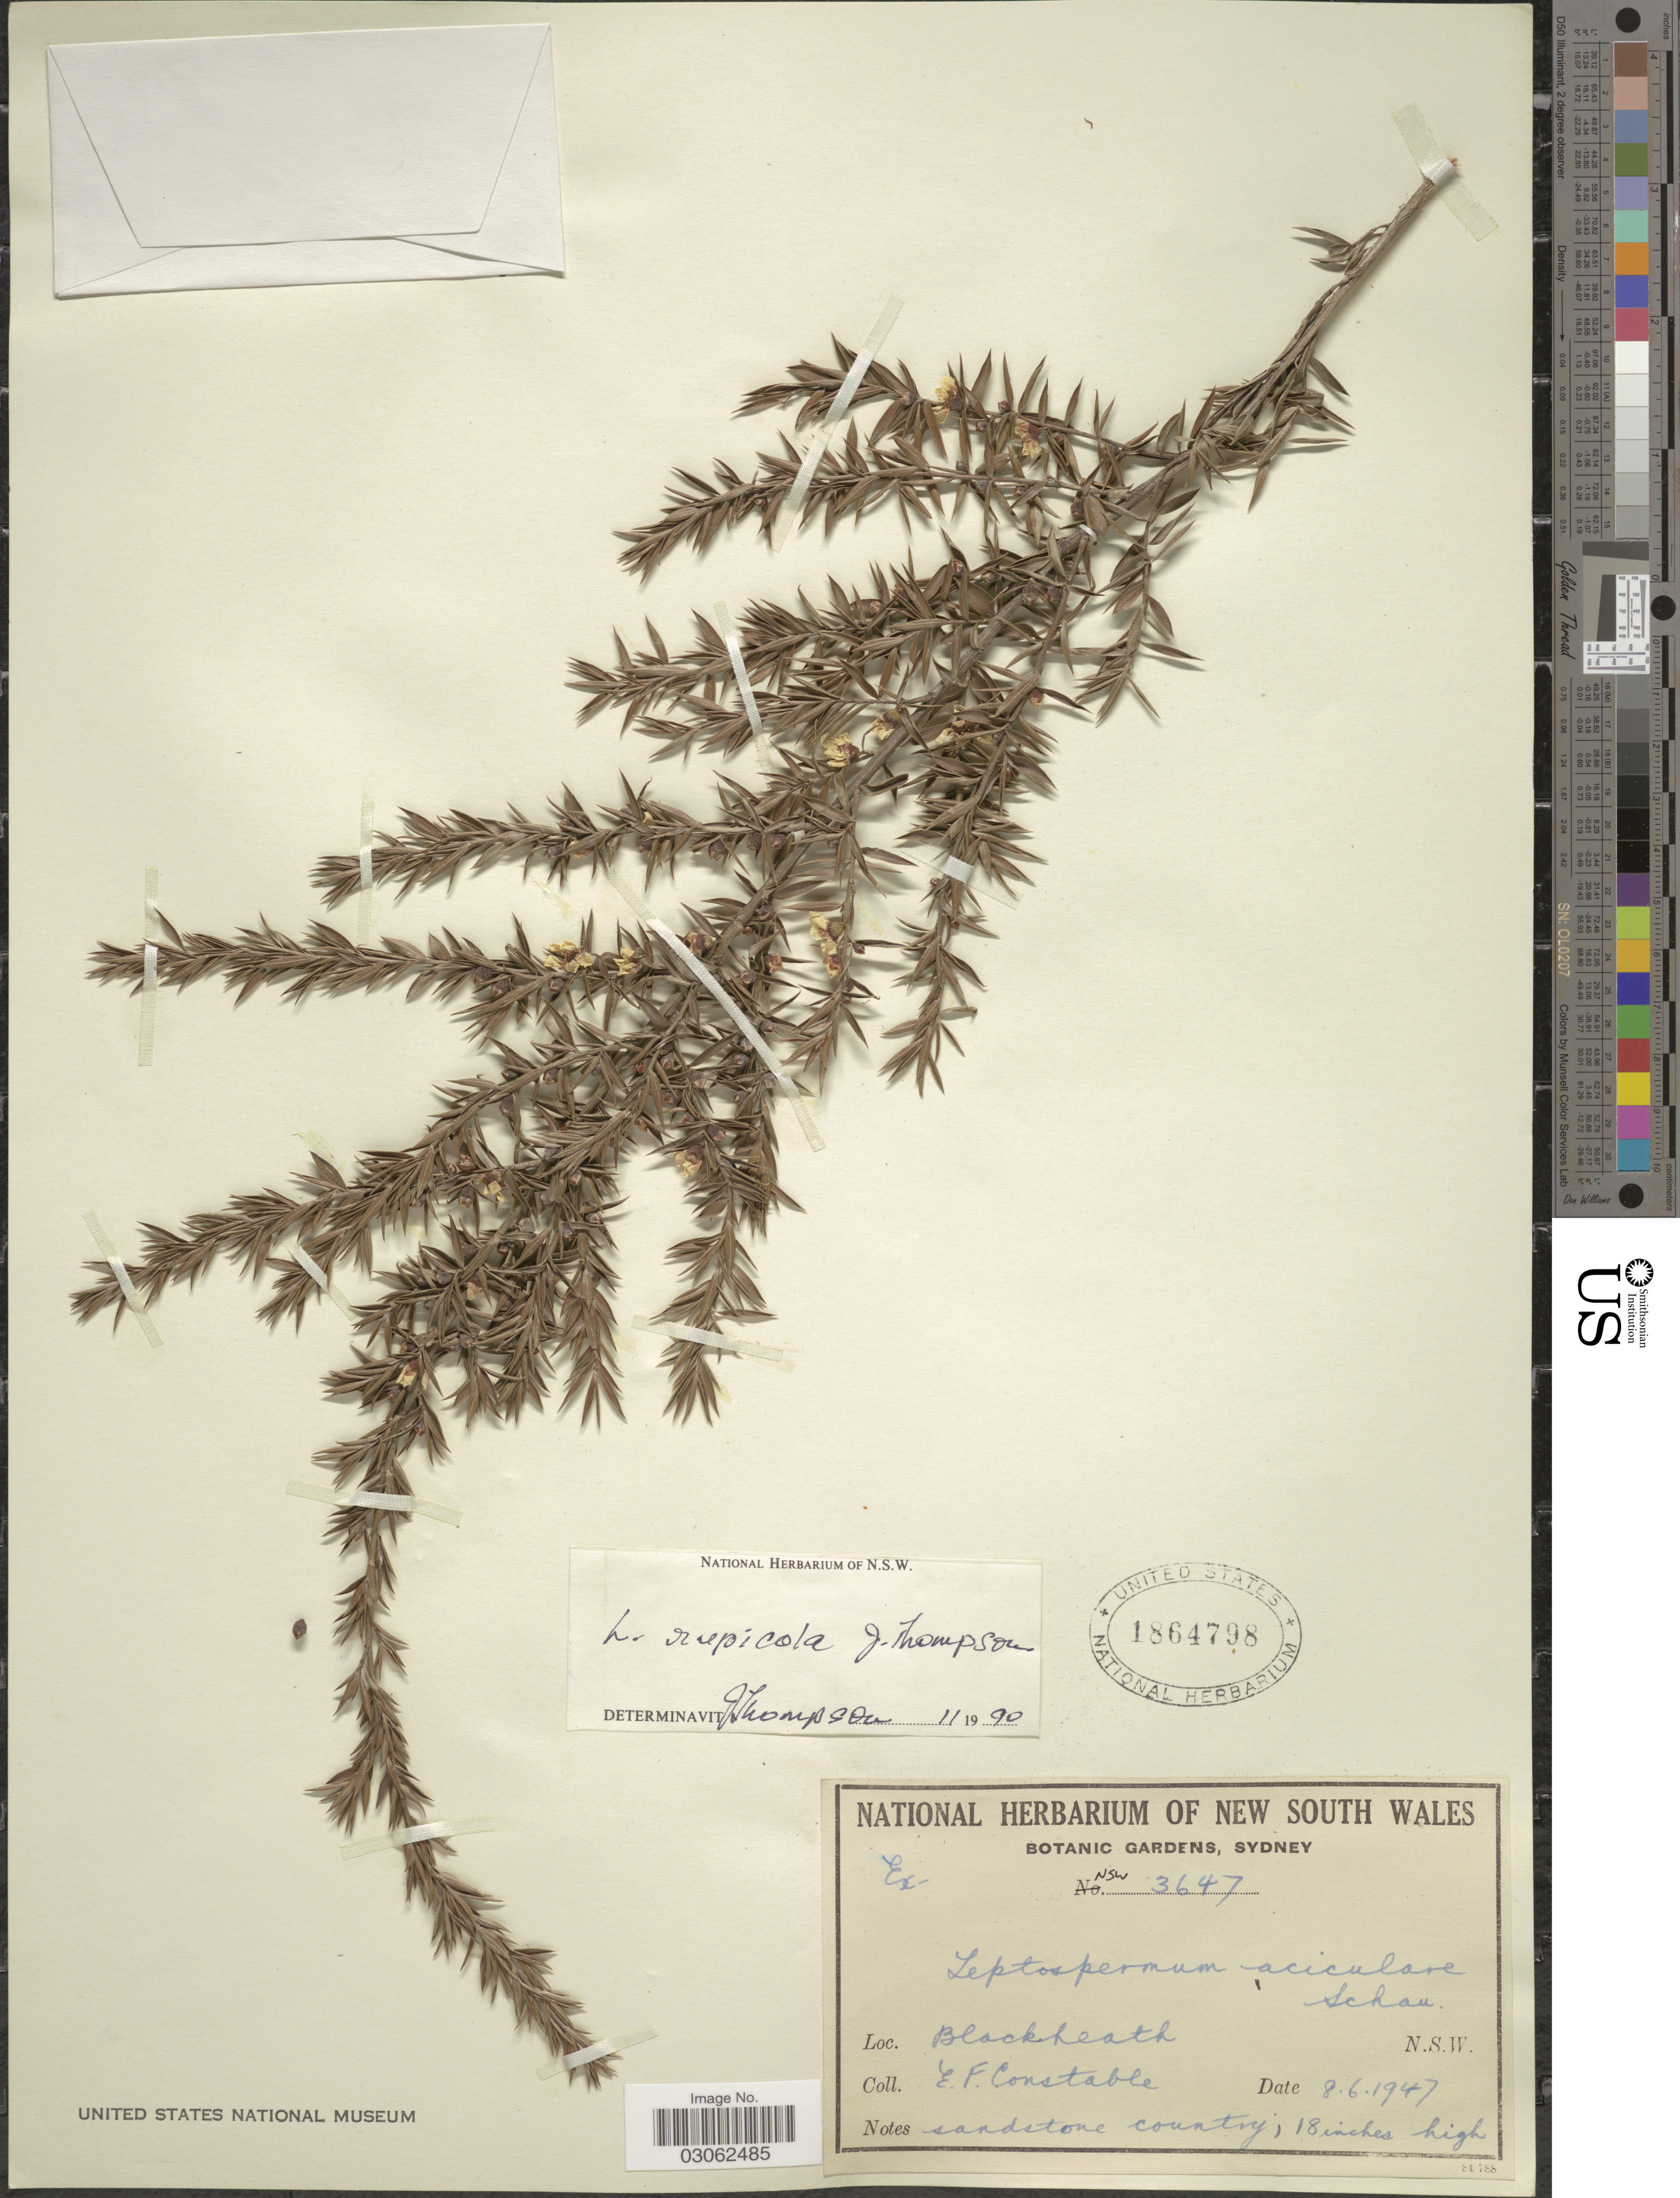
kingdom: Plantae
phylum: Tracheophyta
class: Magnoliopsida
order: Myrtales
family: Myrtaceae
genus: Leptospermum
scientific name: Leptospermum rupicola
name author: Joy Thomps.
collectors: E. F. Constable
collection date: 1947-06-08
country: Australia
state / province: New South Wales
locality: Blackheath N.S.W.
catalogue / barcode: US 1864798